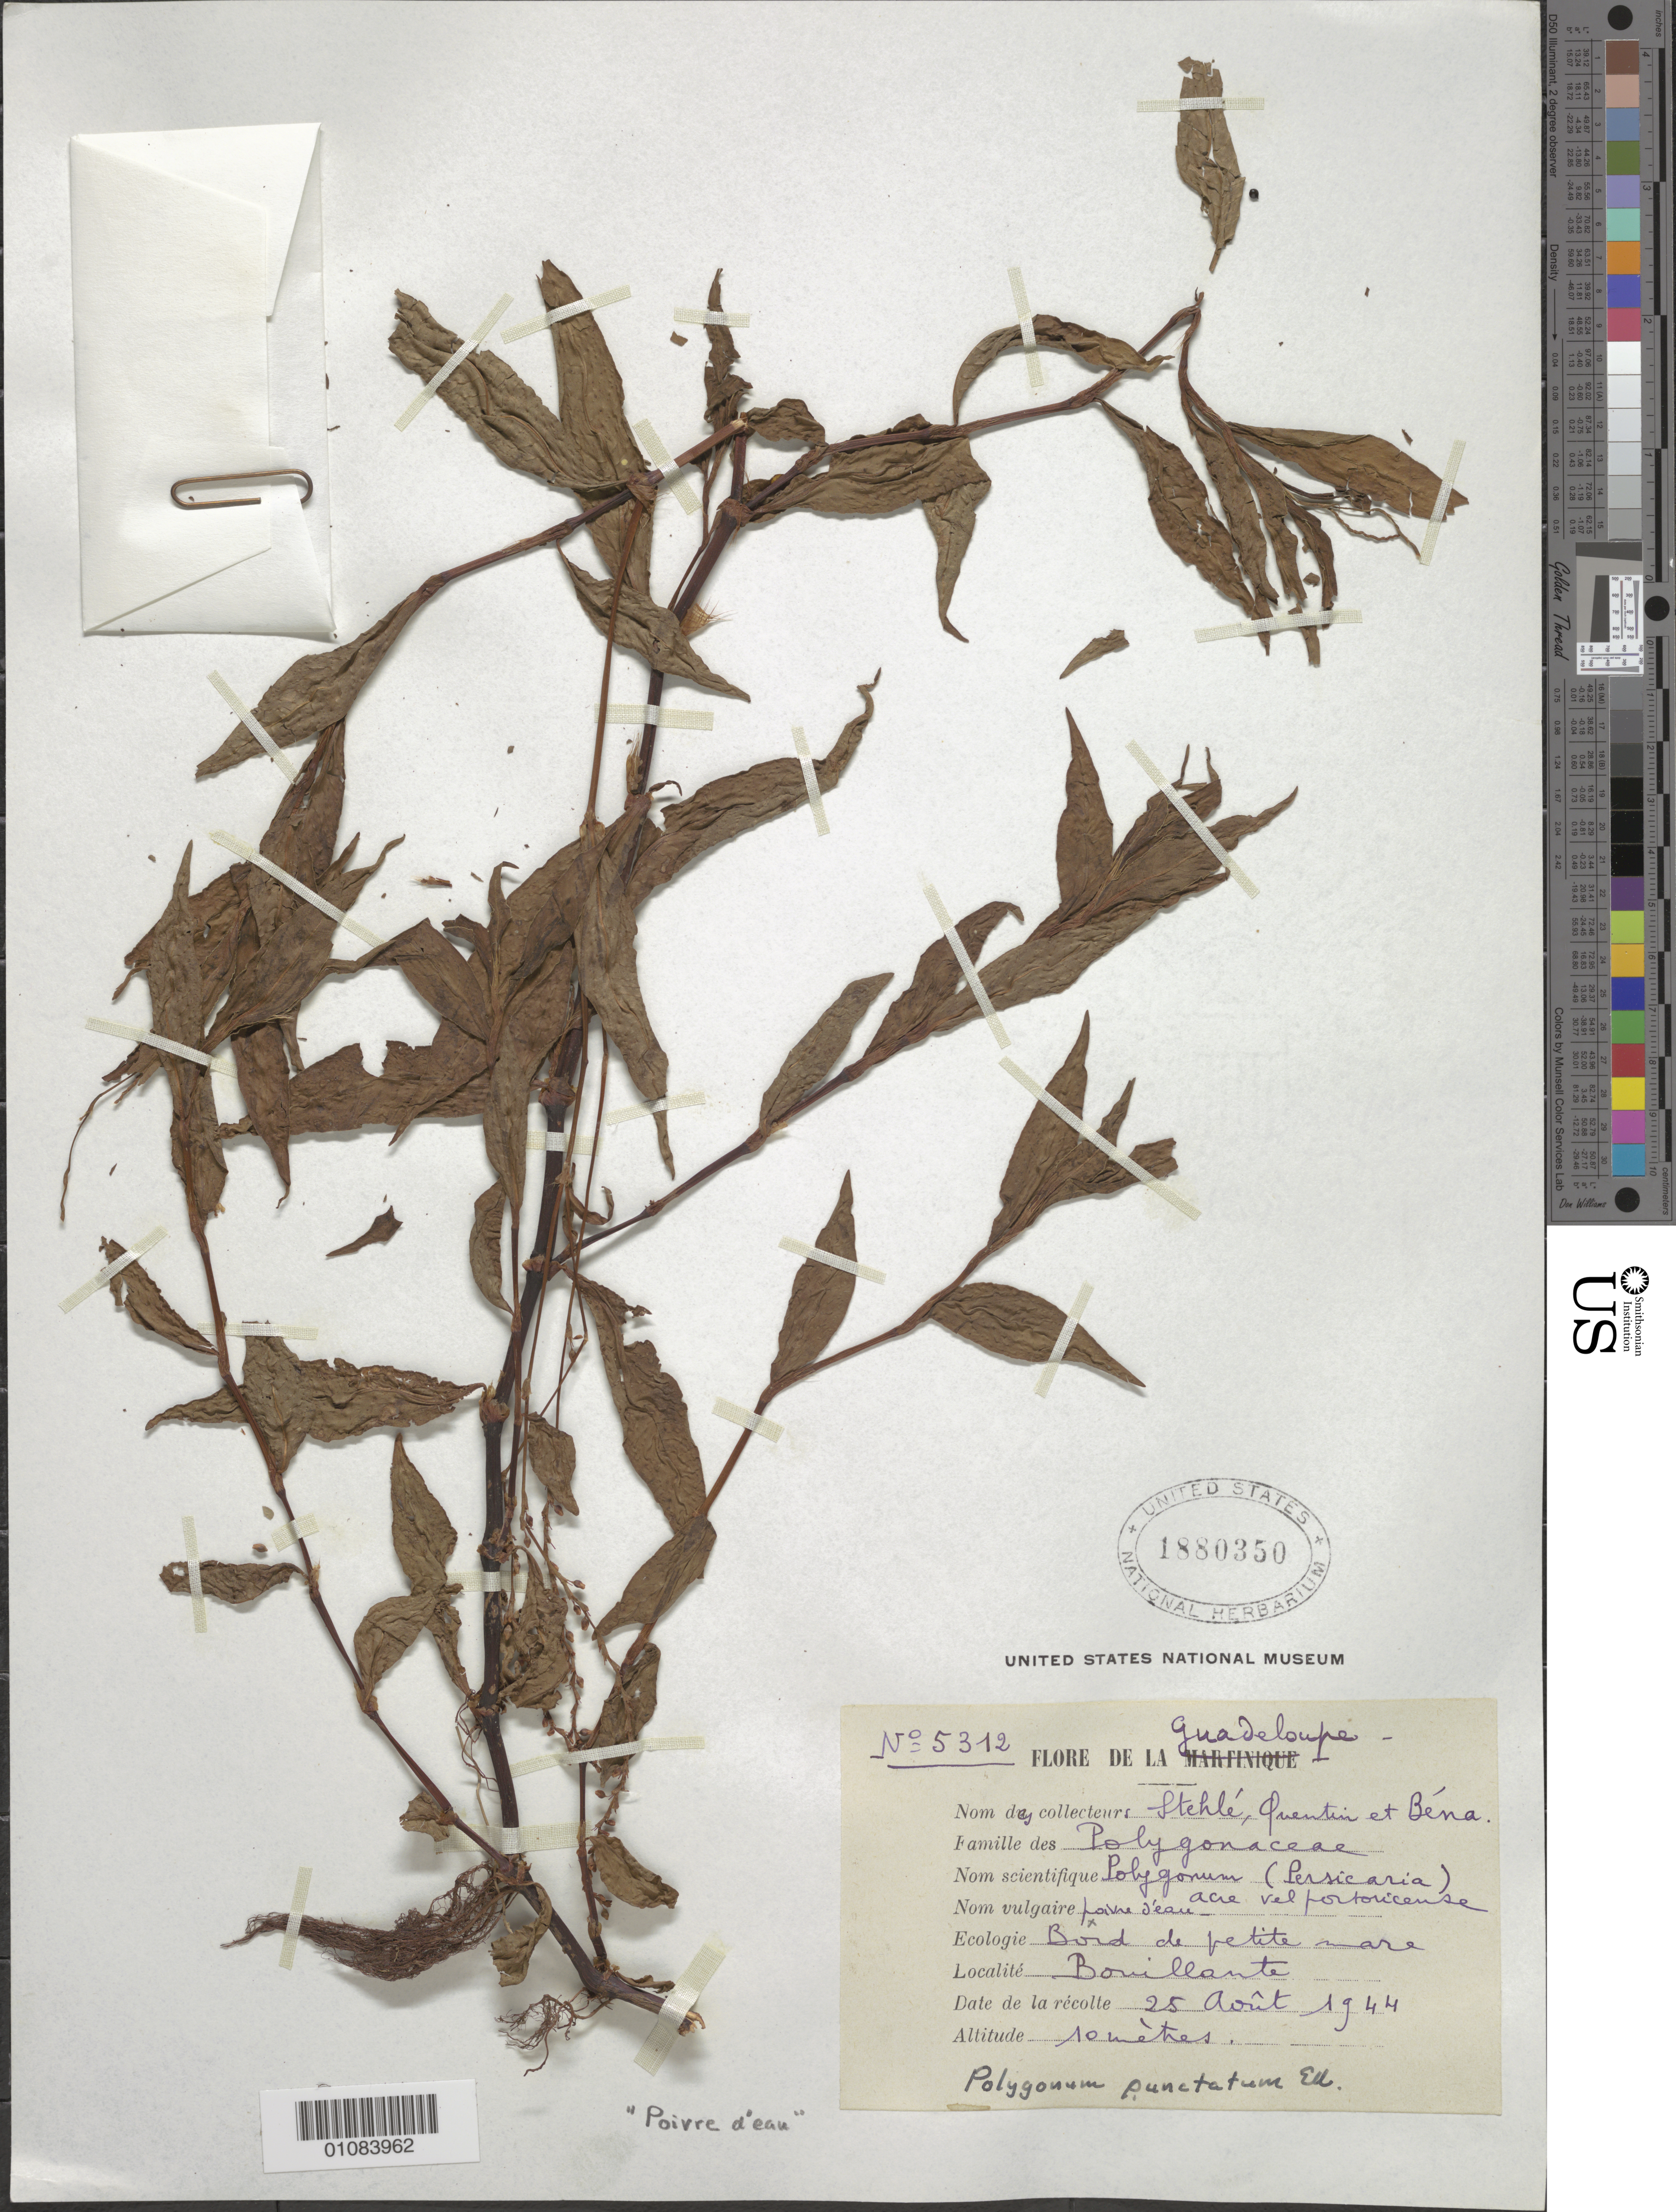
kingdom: Plantae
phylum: Tracheophyta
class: Magnoliopsida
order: Caryophyllales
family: Polygonaceae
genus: Polygonum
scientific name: Polygonum punctatum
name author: Elliott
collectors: H. Stehlé, R. Quentin & R. Béna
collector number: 5312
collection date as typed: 25 Aug 1944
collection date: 1944-08-25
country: Guadeloupe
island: Basse Terre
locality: Bouillante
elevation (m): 10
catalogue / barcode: US 1880350